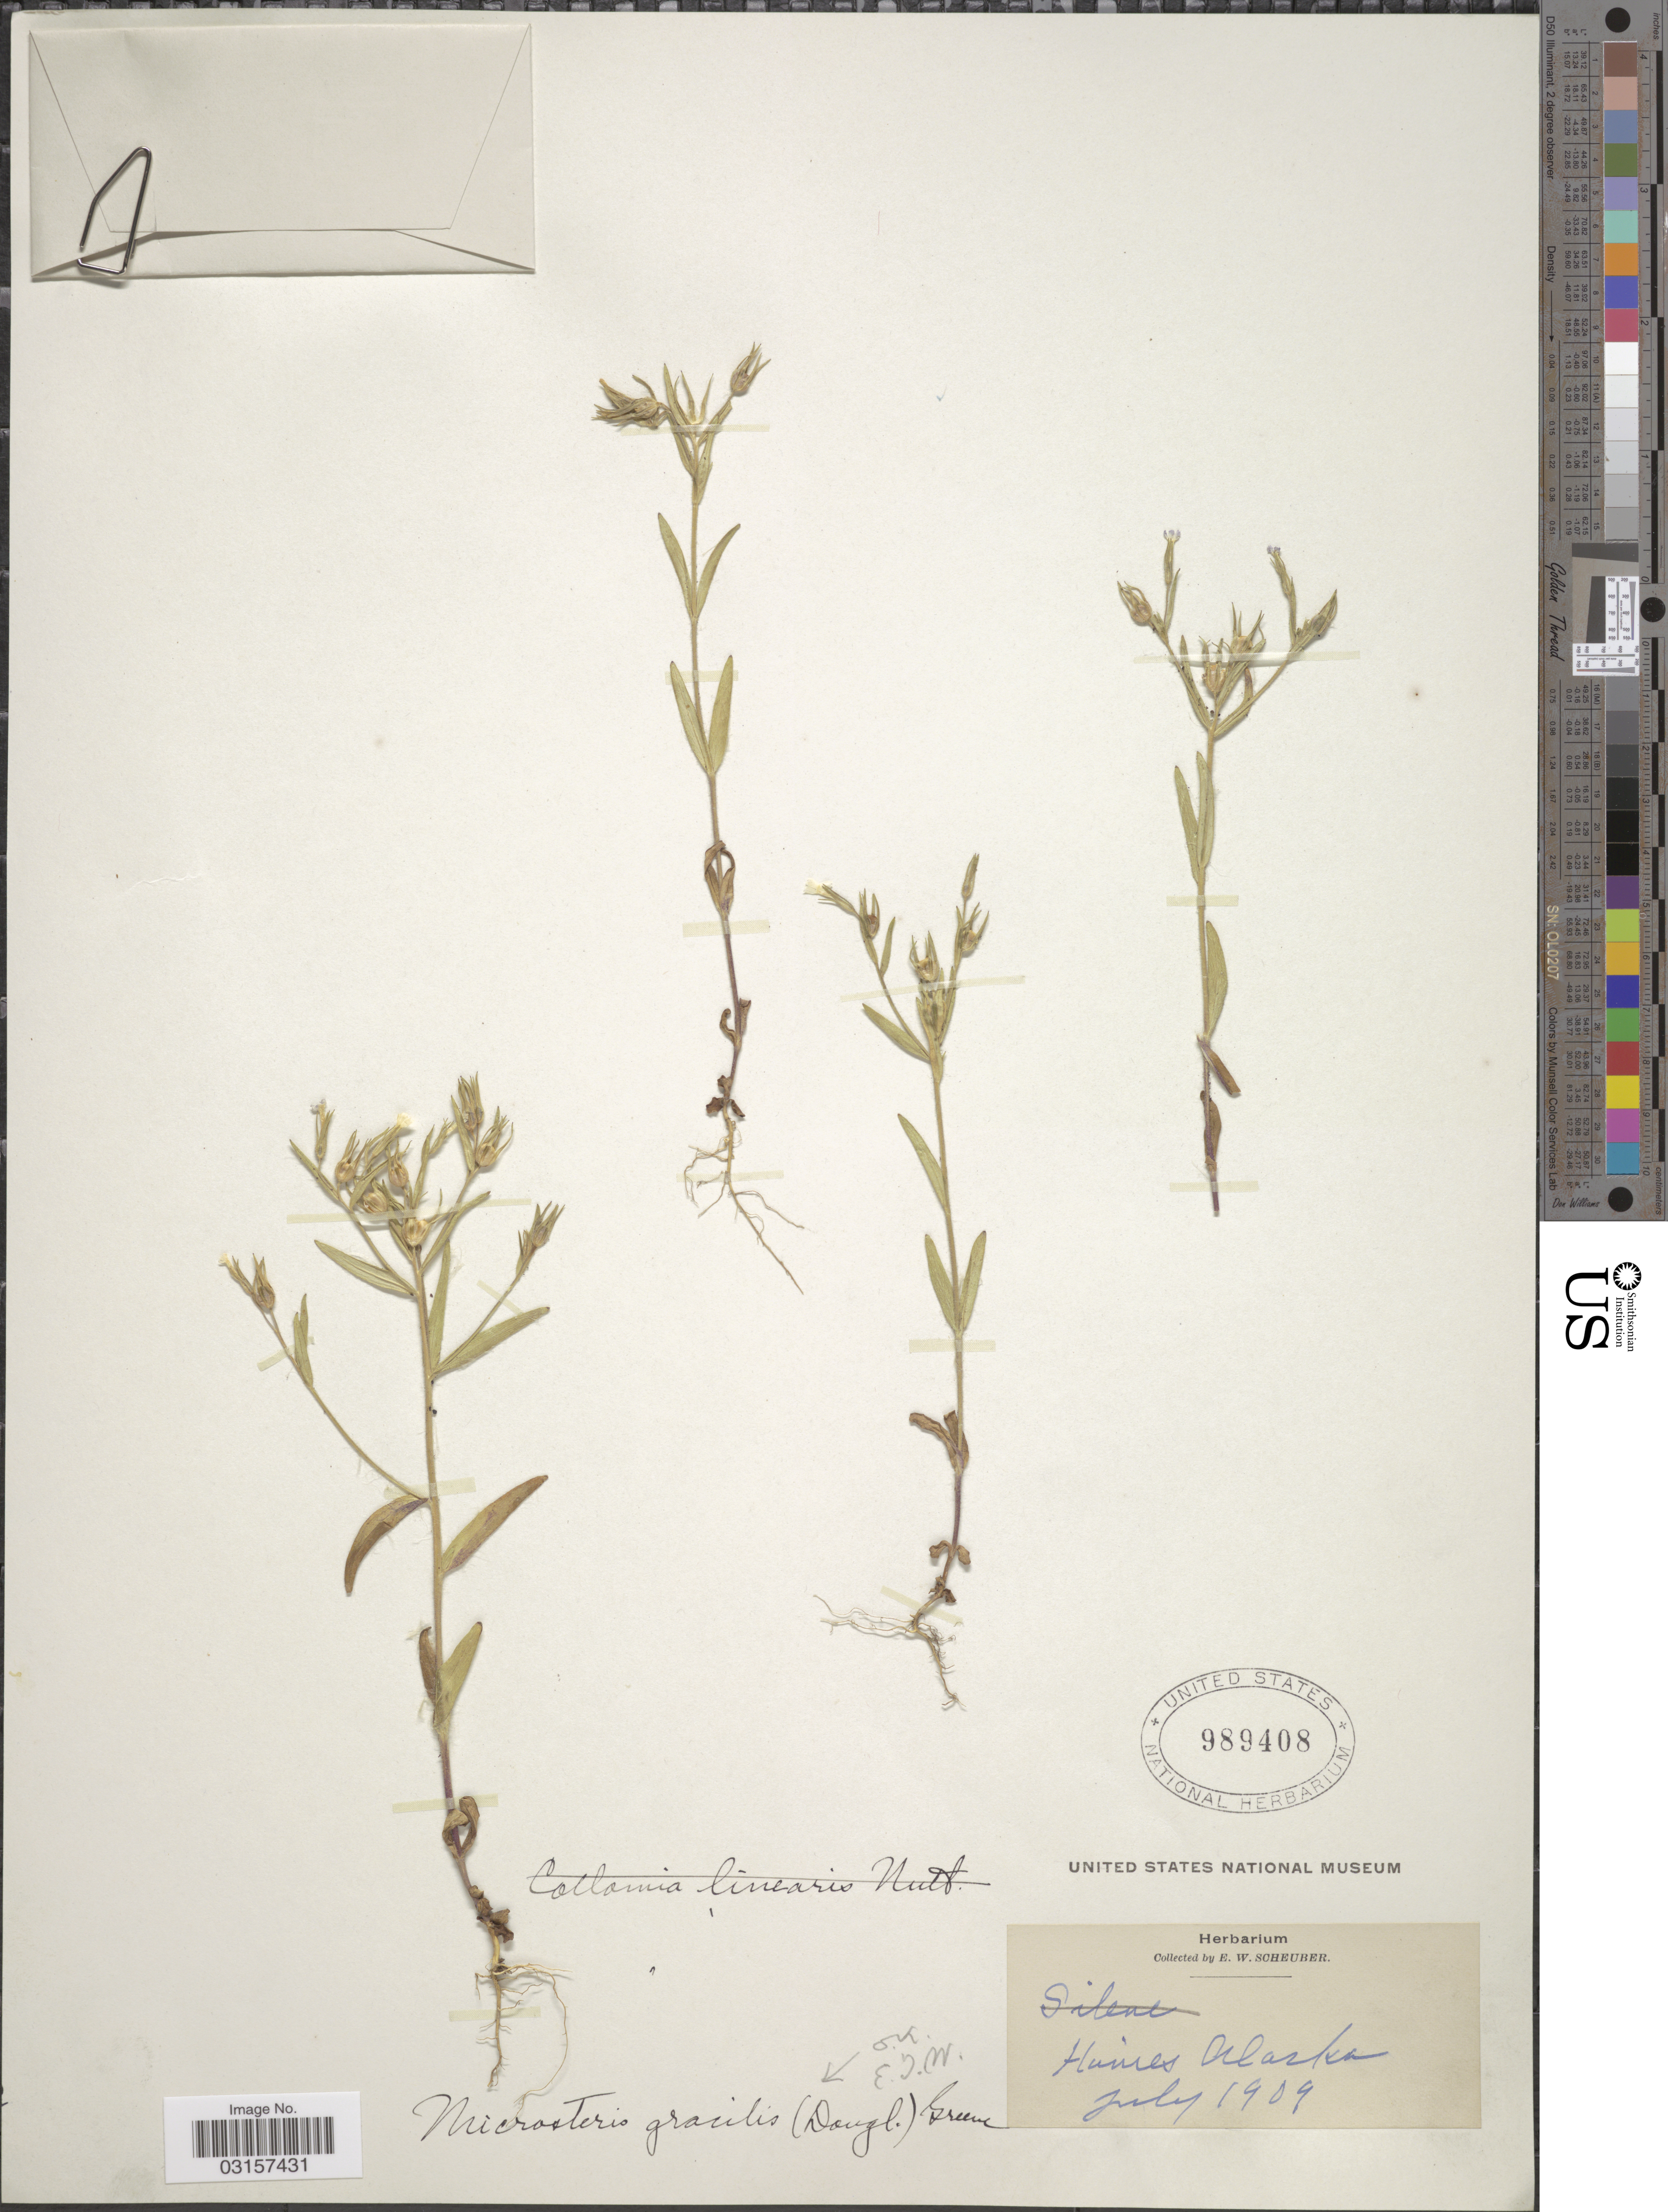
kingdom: Plantae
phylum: Tracheophyta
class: Magnoliopsida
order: Ericales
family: Polemoniaceae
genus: Microsteris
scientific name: Microsteris gracilis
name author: (Hook.) Greene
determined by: (US) Smithsonian Institution - National Museum of Natural History - Department of Botany (UNITED STATES)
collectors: E. Scheuber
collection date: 1909-07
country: United States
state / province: Alaska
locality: Haines.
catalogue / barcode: US 989408